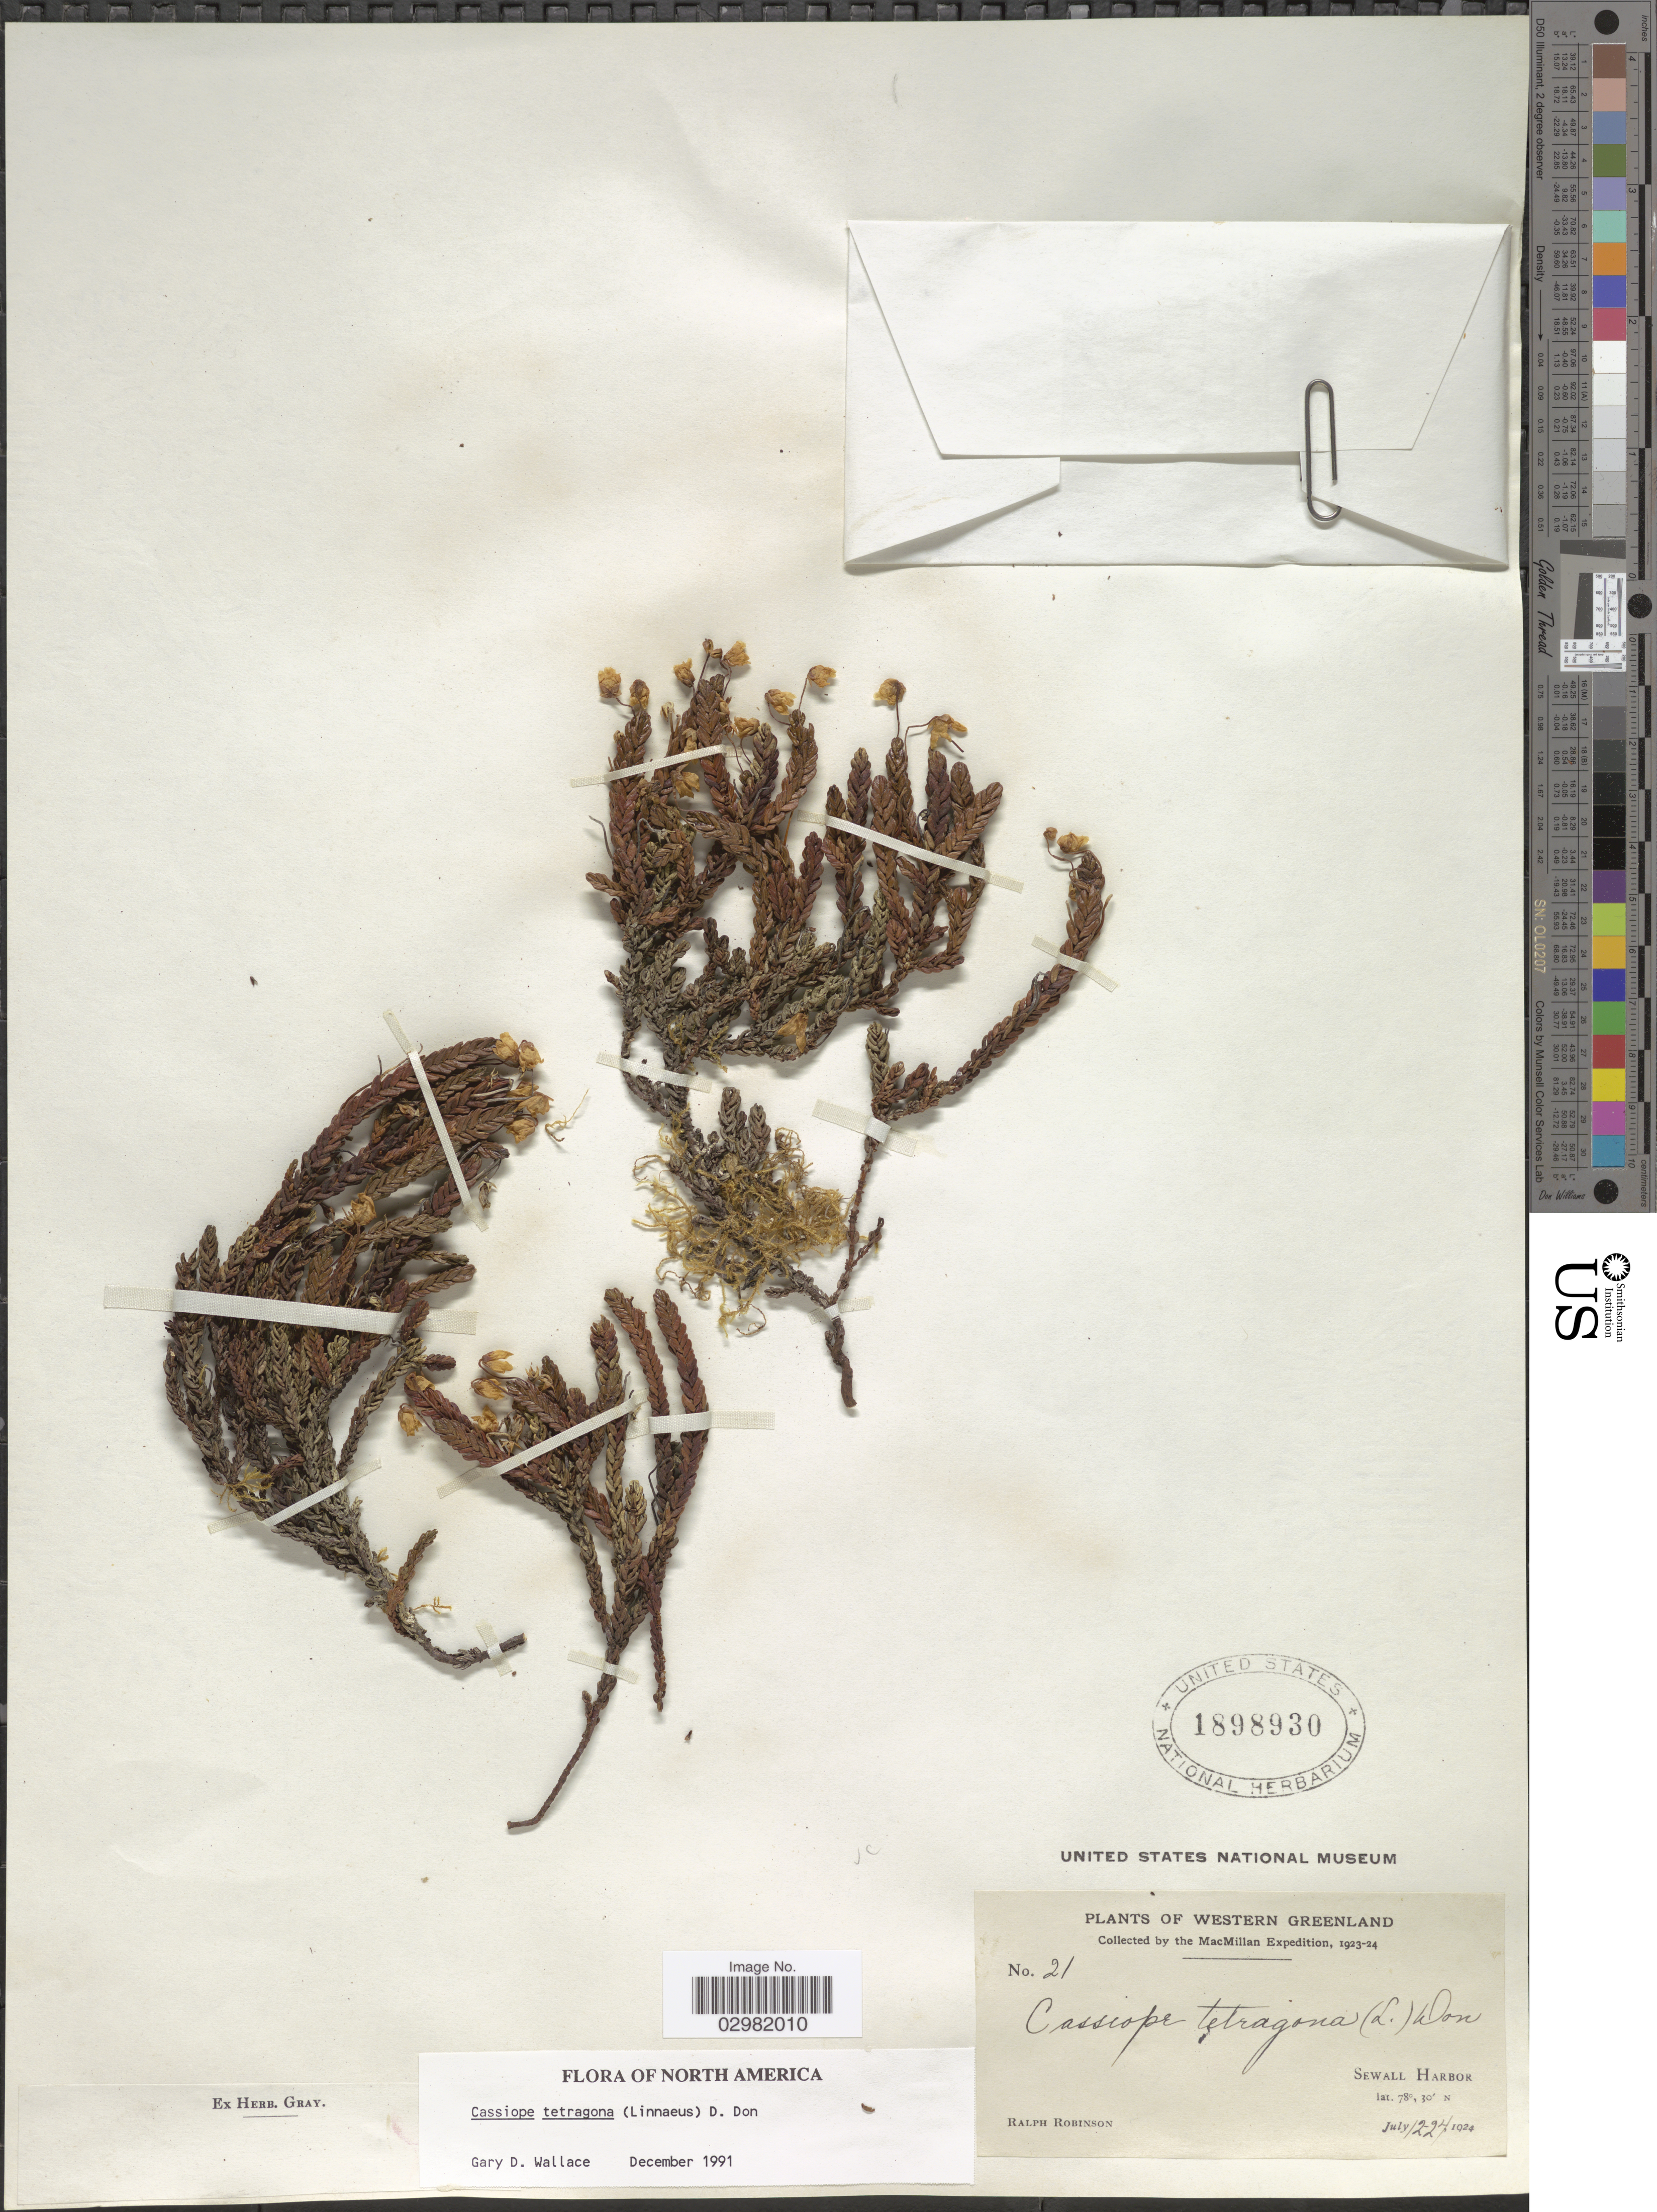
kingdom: Plantae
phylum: Tracheophyta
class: Magnoliopsida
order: Ericales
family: Ericaceae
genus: Cassiope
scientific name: Cassiope tetragona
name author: (L.) D. Don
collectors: R. Robinson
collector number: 21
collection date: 1924-07-22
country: Greenland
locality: Western Greenland, Sewall Harbor.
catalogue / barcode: US 1898930